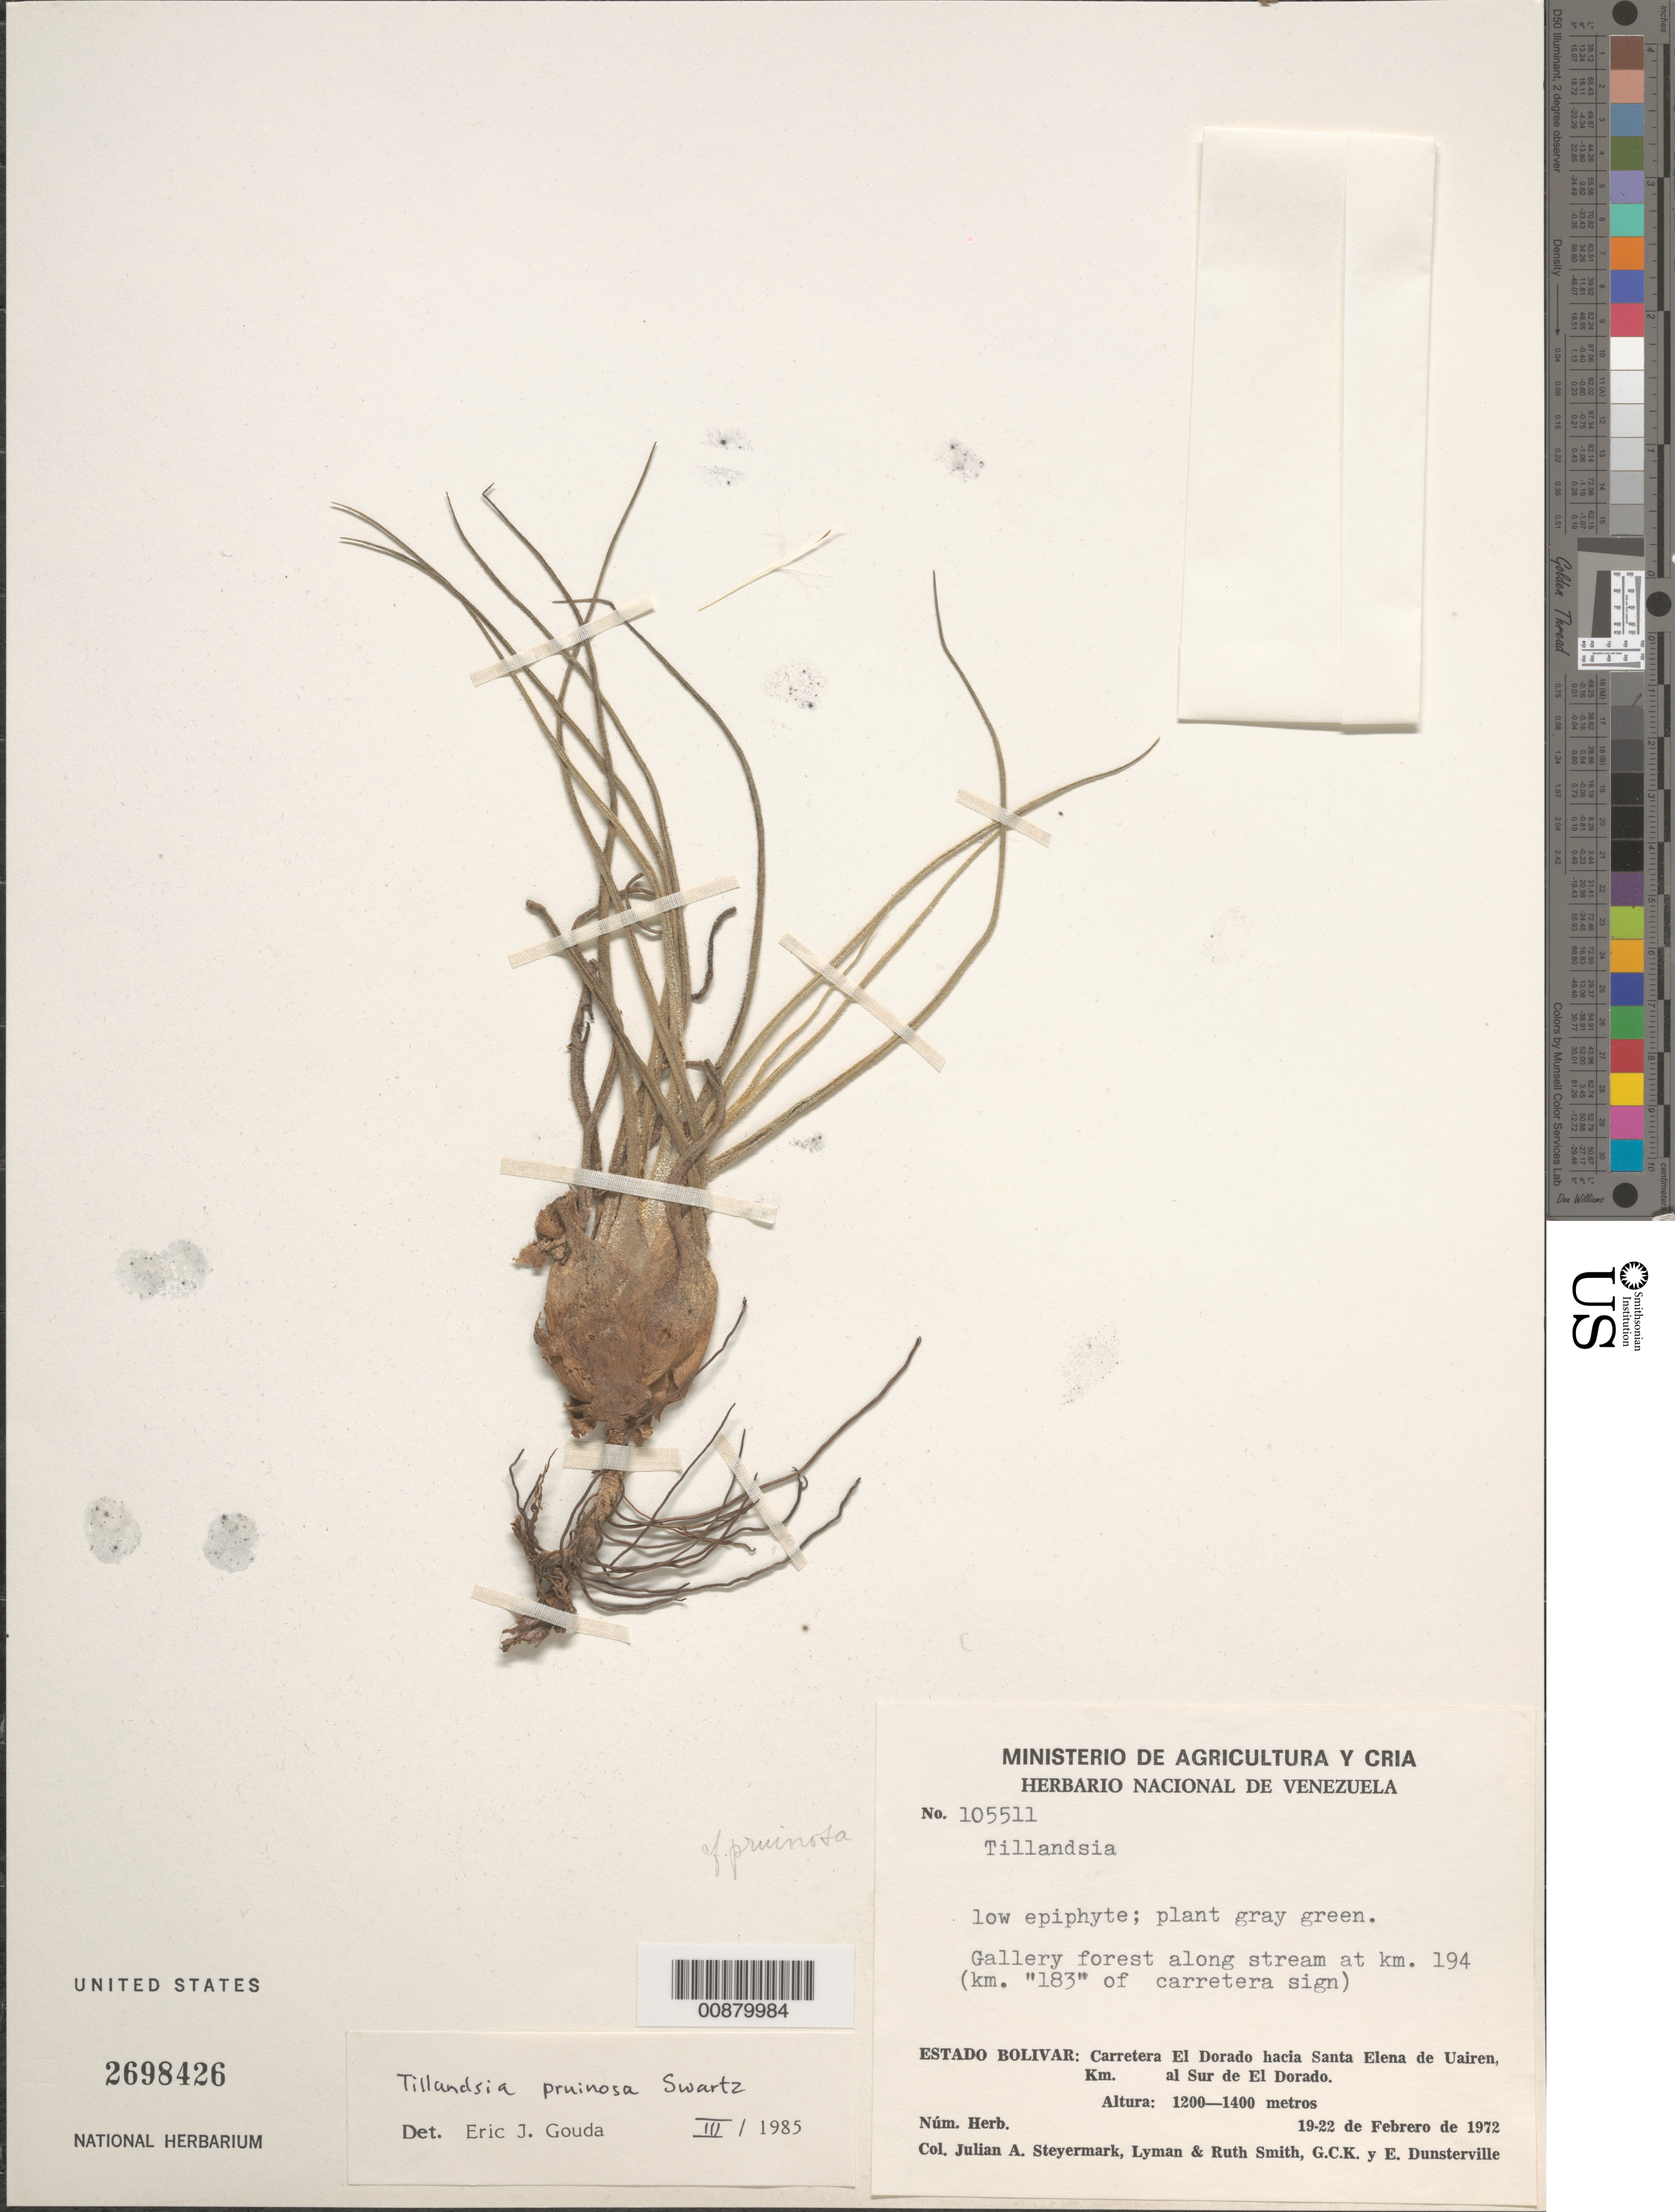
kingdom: Plantae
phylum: Tracheophyta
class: Liliopsida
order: Poales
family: Bromeliaceae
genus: Tillandsia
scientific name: Tillandsia pruinosa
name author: Sw.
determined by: Gouda, E. J.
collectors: J. Steyermark, L. Smith, R. Smith, G. C. K. Dunsterville & E. Dunsterville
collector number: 105511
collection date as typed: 19-Feb-72 to 22-Feb-72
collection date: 1972-02-19/1972-02-22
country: Venezuela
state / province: Bolívar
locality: Carretera El Dorado hacia Santa Elena de Uairen, km 194 al Sur de El Dorado (km "183" of carretera sign)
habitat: Gallery forest along stream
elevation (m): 1200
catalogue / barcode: US 2698426